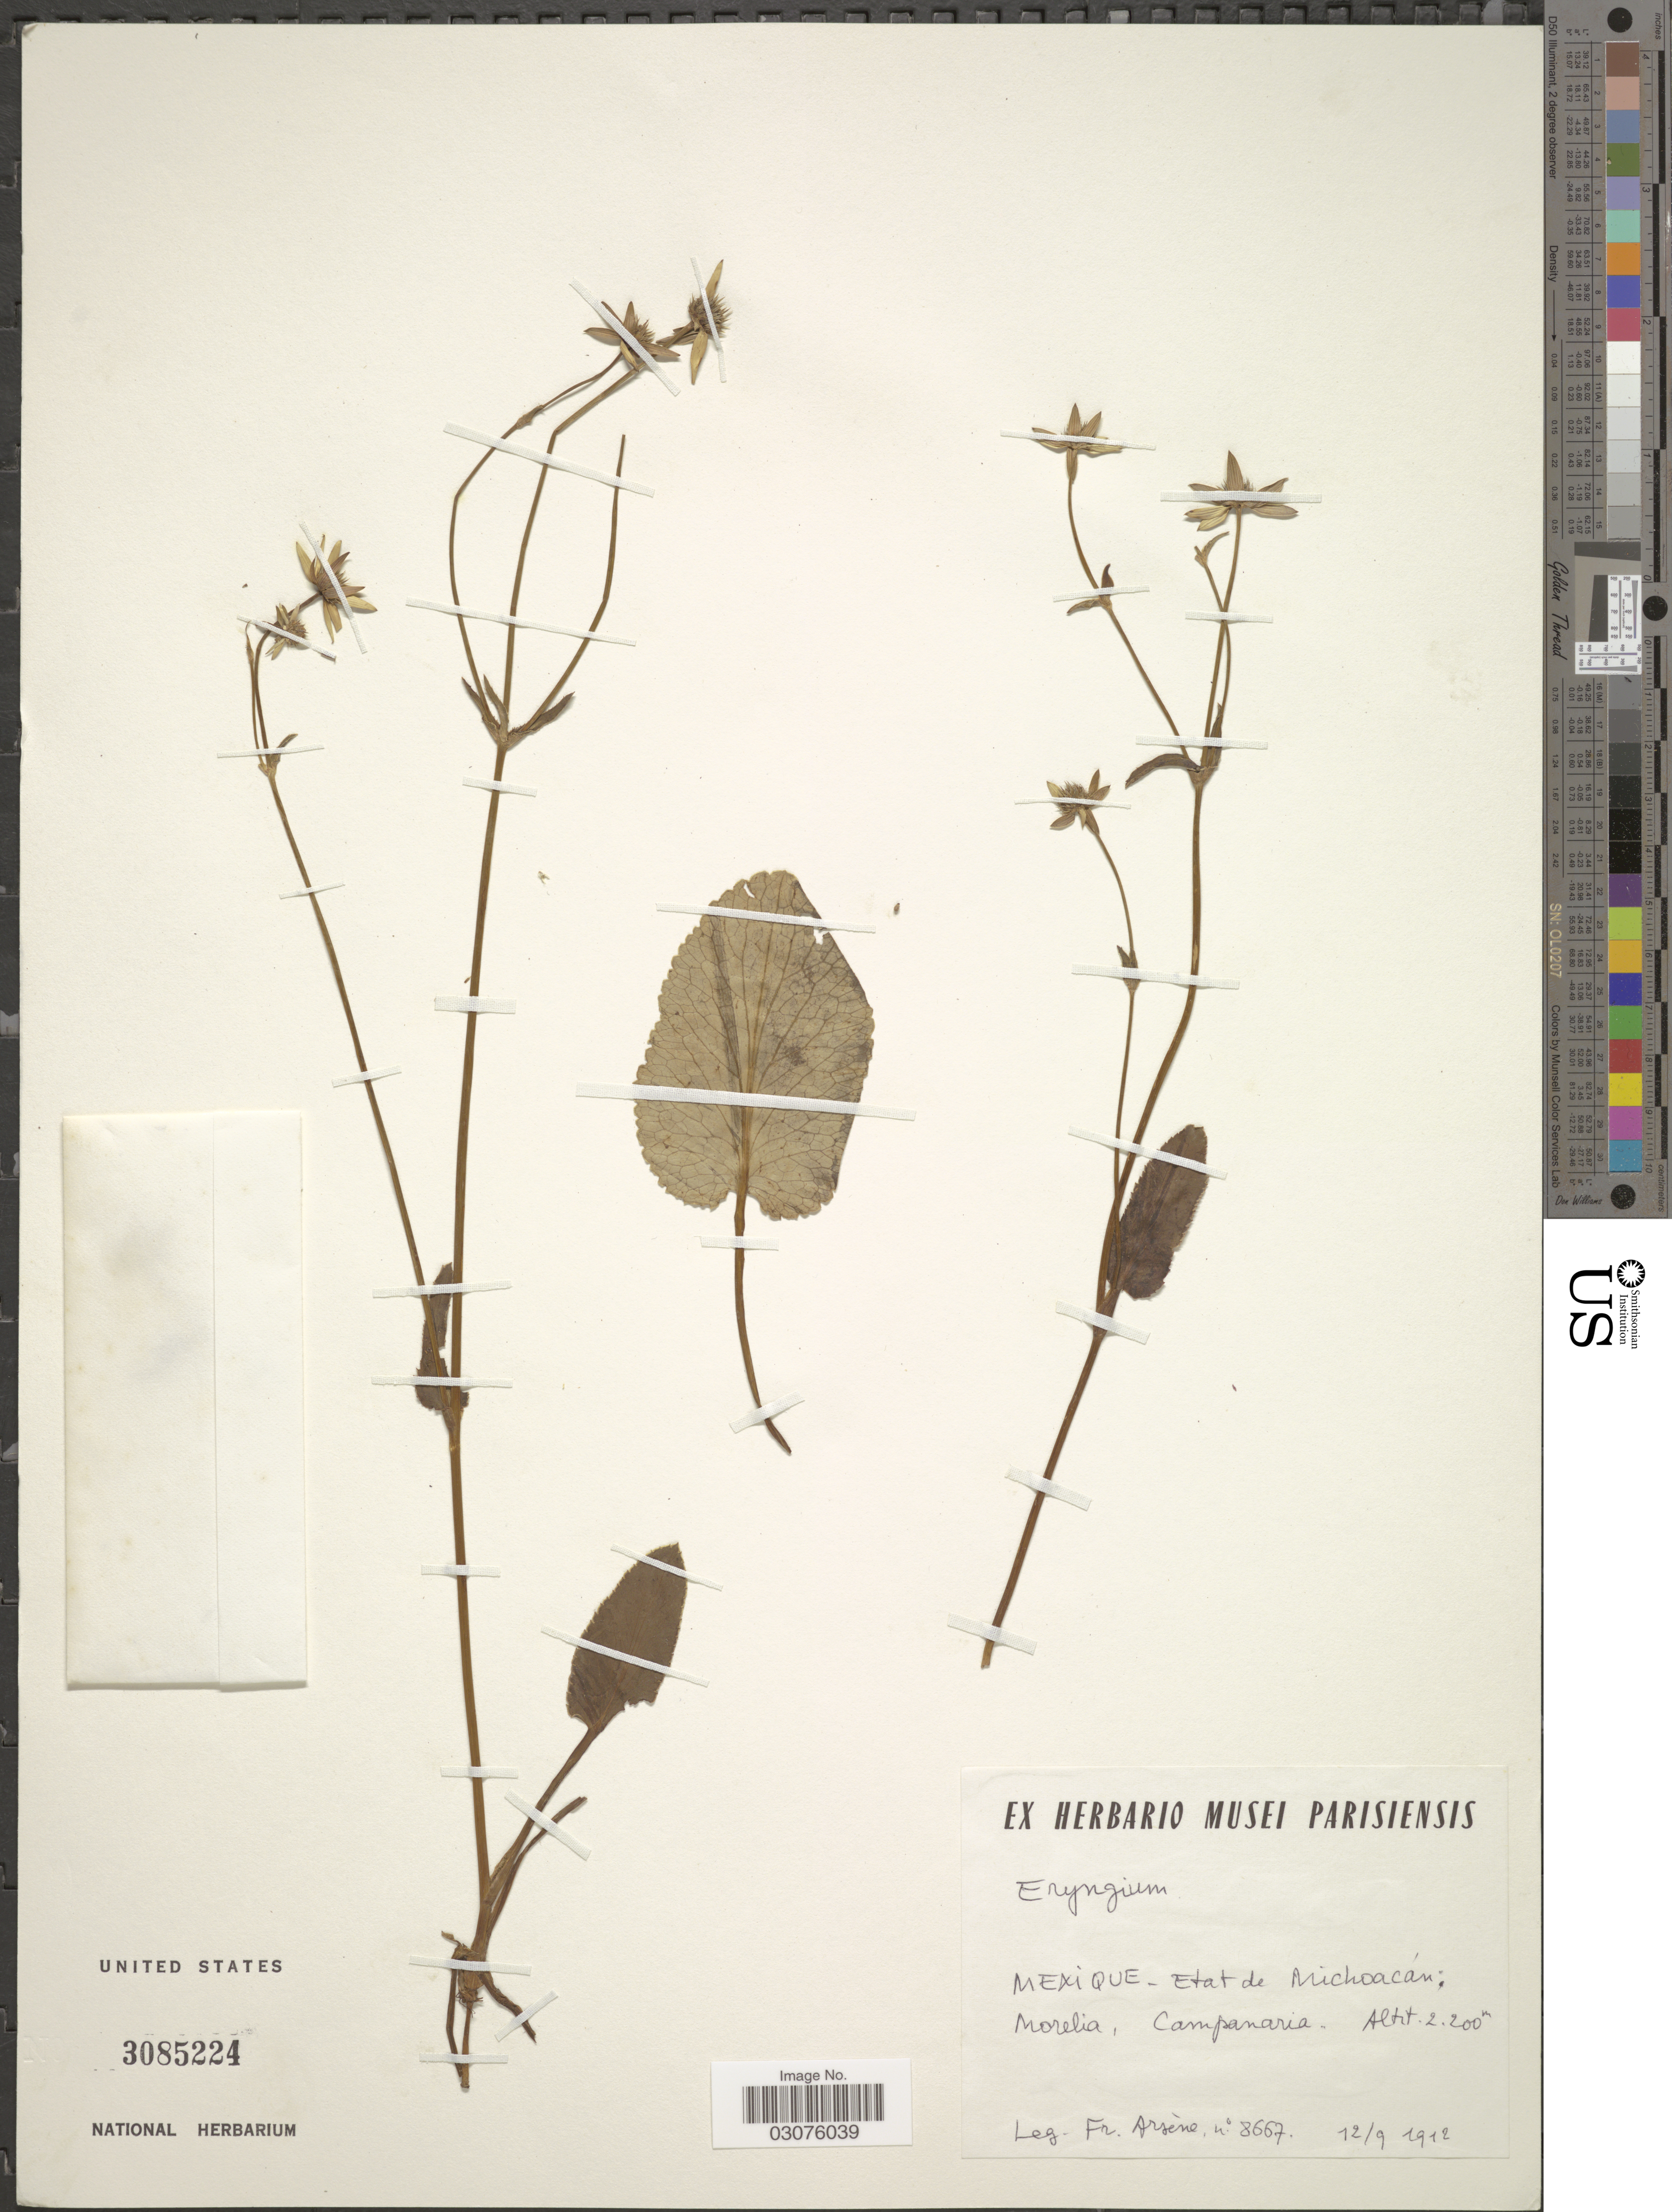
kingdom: Plantae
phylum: Tracheophyta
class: Magnoliopsida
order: Apiales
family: Apiaceae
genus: Eryngium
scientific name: Eryngium bourgatii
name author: Gouan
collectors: F. Arsène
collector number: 8667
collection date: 1912-09-12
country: Mexico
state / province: Michoacán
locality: Etat de Michoacán; Morelia, Campanaria.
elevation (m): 2200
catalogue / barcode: US 3085224